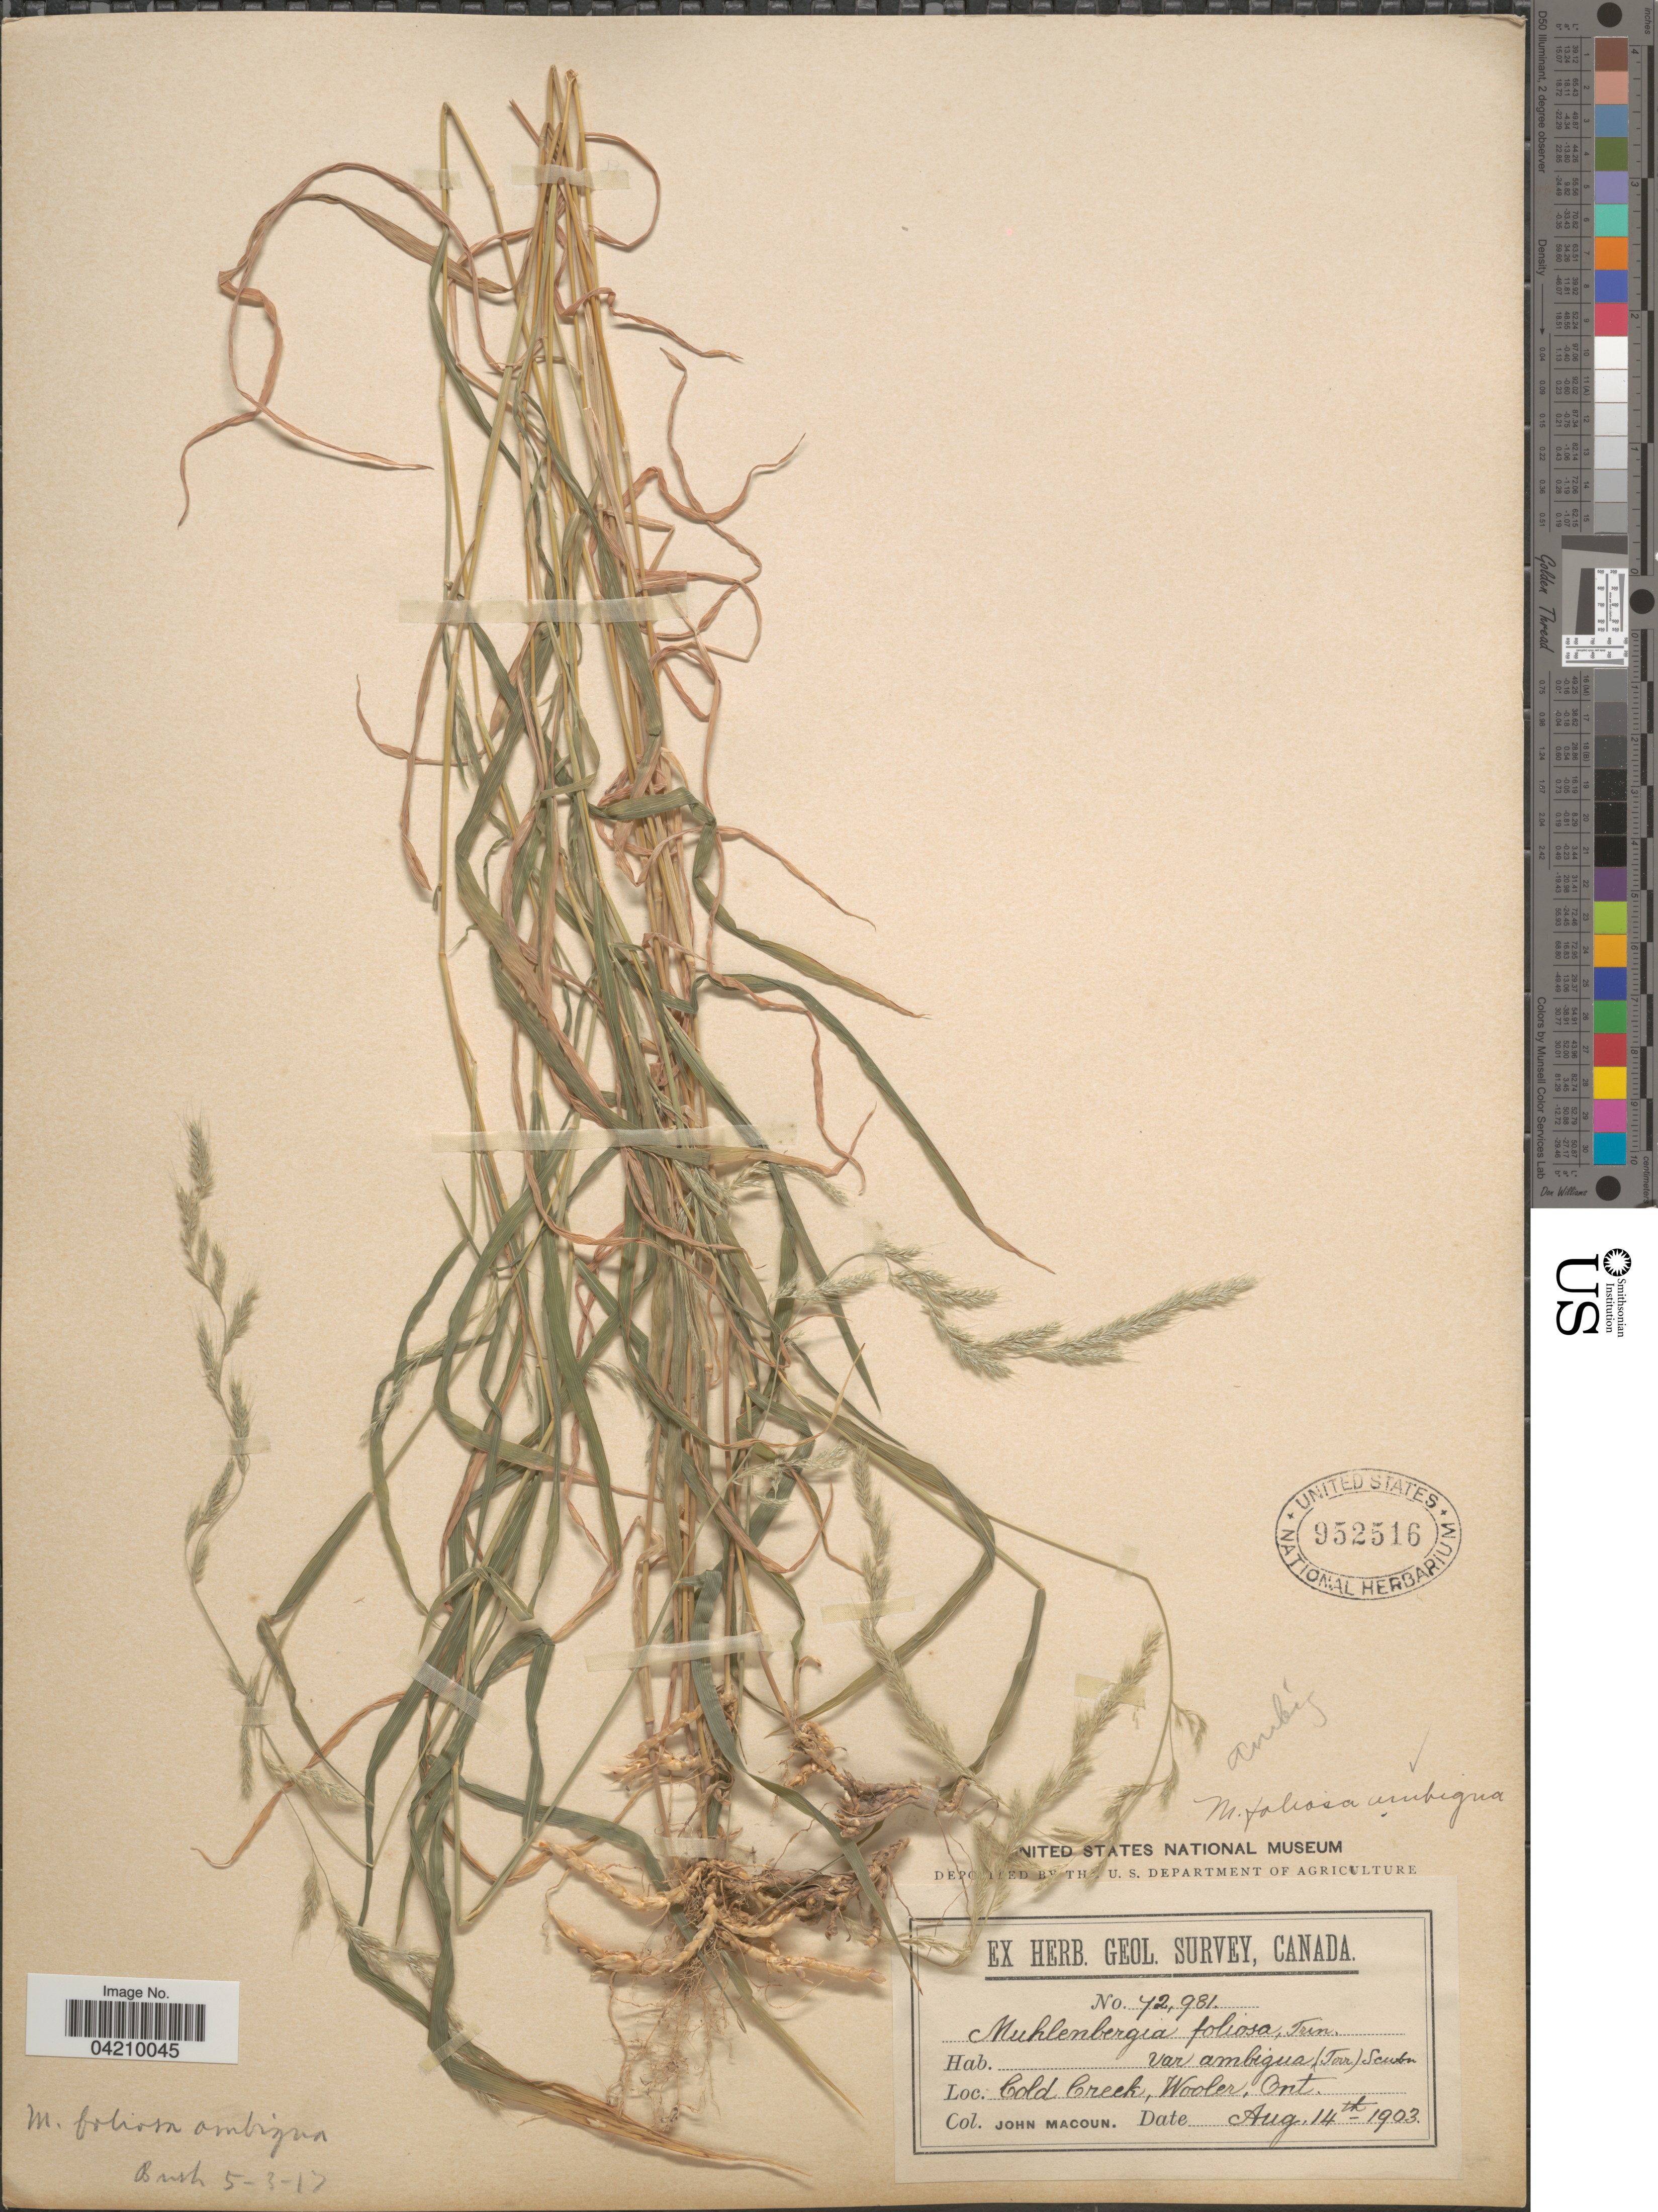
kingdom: Plantae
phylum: Tracheophyta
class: Liliopsida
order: Poales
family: Poaceae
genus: Muhlenbergia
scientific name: Muhlenbergia mexicana var. filiformis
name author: (Torr.) Scribn.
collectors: J. Macoun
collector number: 72981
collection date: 1903-08-14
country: Canada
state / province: Ontario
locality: Geol. Survey, Canada. Cold Creek, Wooler.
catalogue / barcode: US 952516